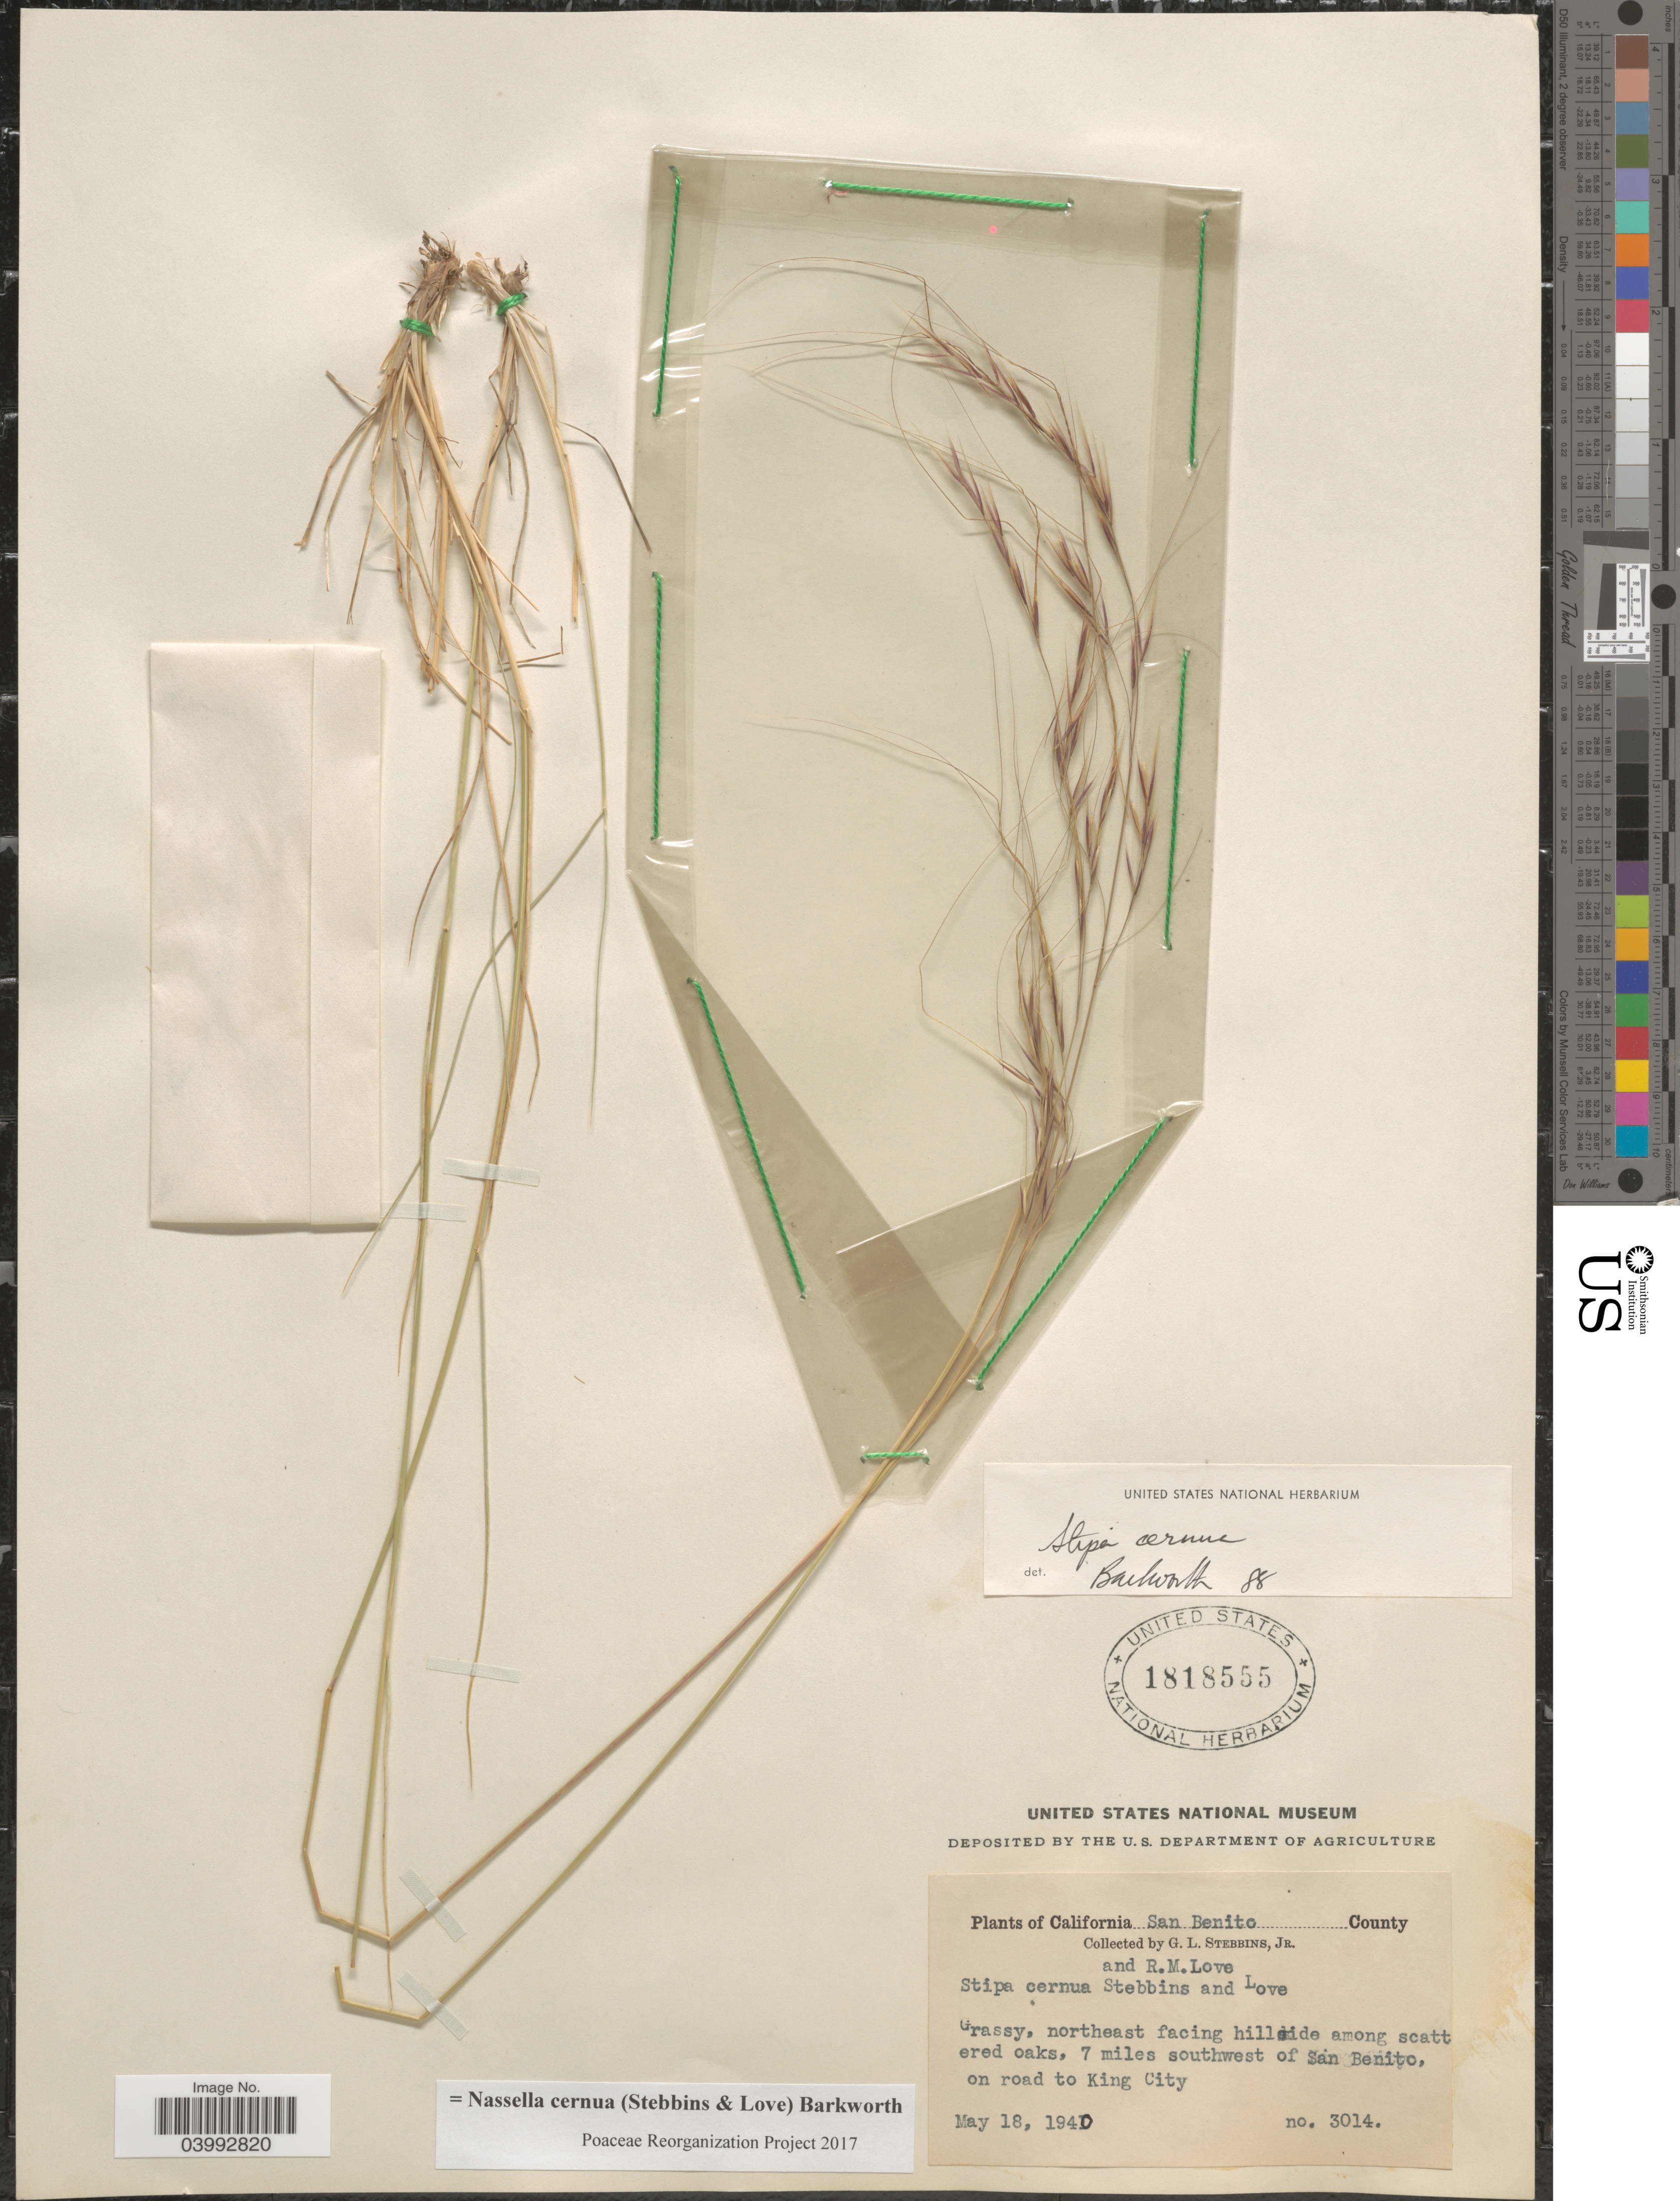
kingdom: Plantae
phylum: Tracheophyta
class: Liliopsida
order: Poales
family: Poaceae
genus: Nassella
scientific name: Nassella cernua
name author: (Stebbins & Love) Barkworth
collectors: G. L. Stebbins & R. M. Love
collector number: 3014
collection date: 1940-05-18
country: United States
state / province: California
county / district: San Benito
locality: San Benito County. Grassy, northeast facing hillside among scattered oaks, 7 miles southwest of San Benito, on road to King City.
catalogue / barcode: US 1818555